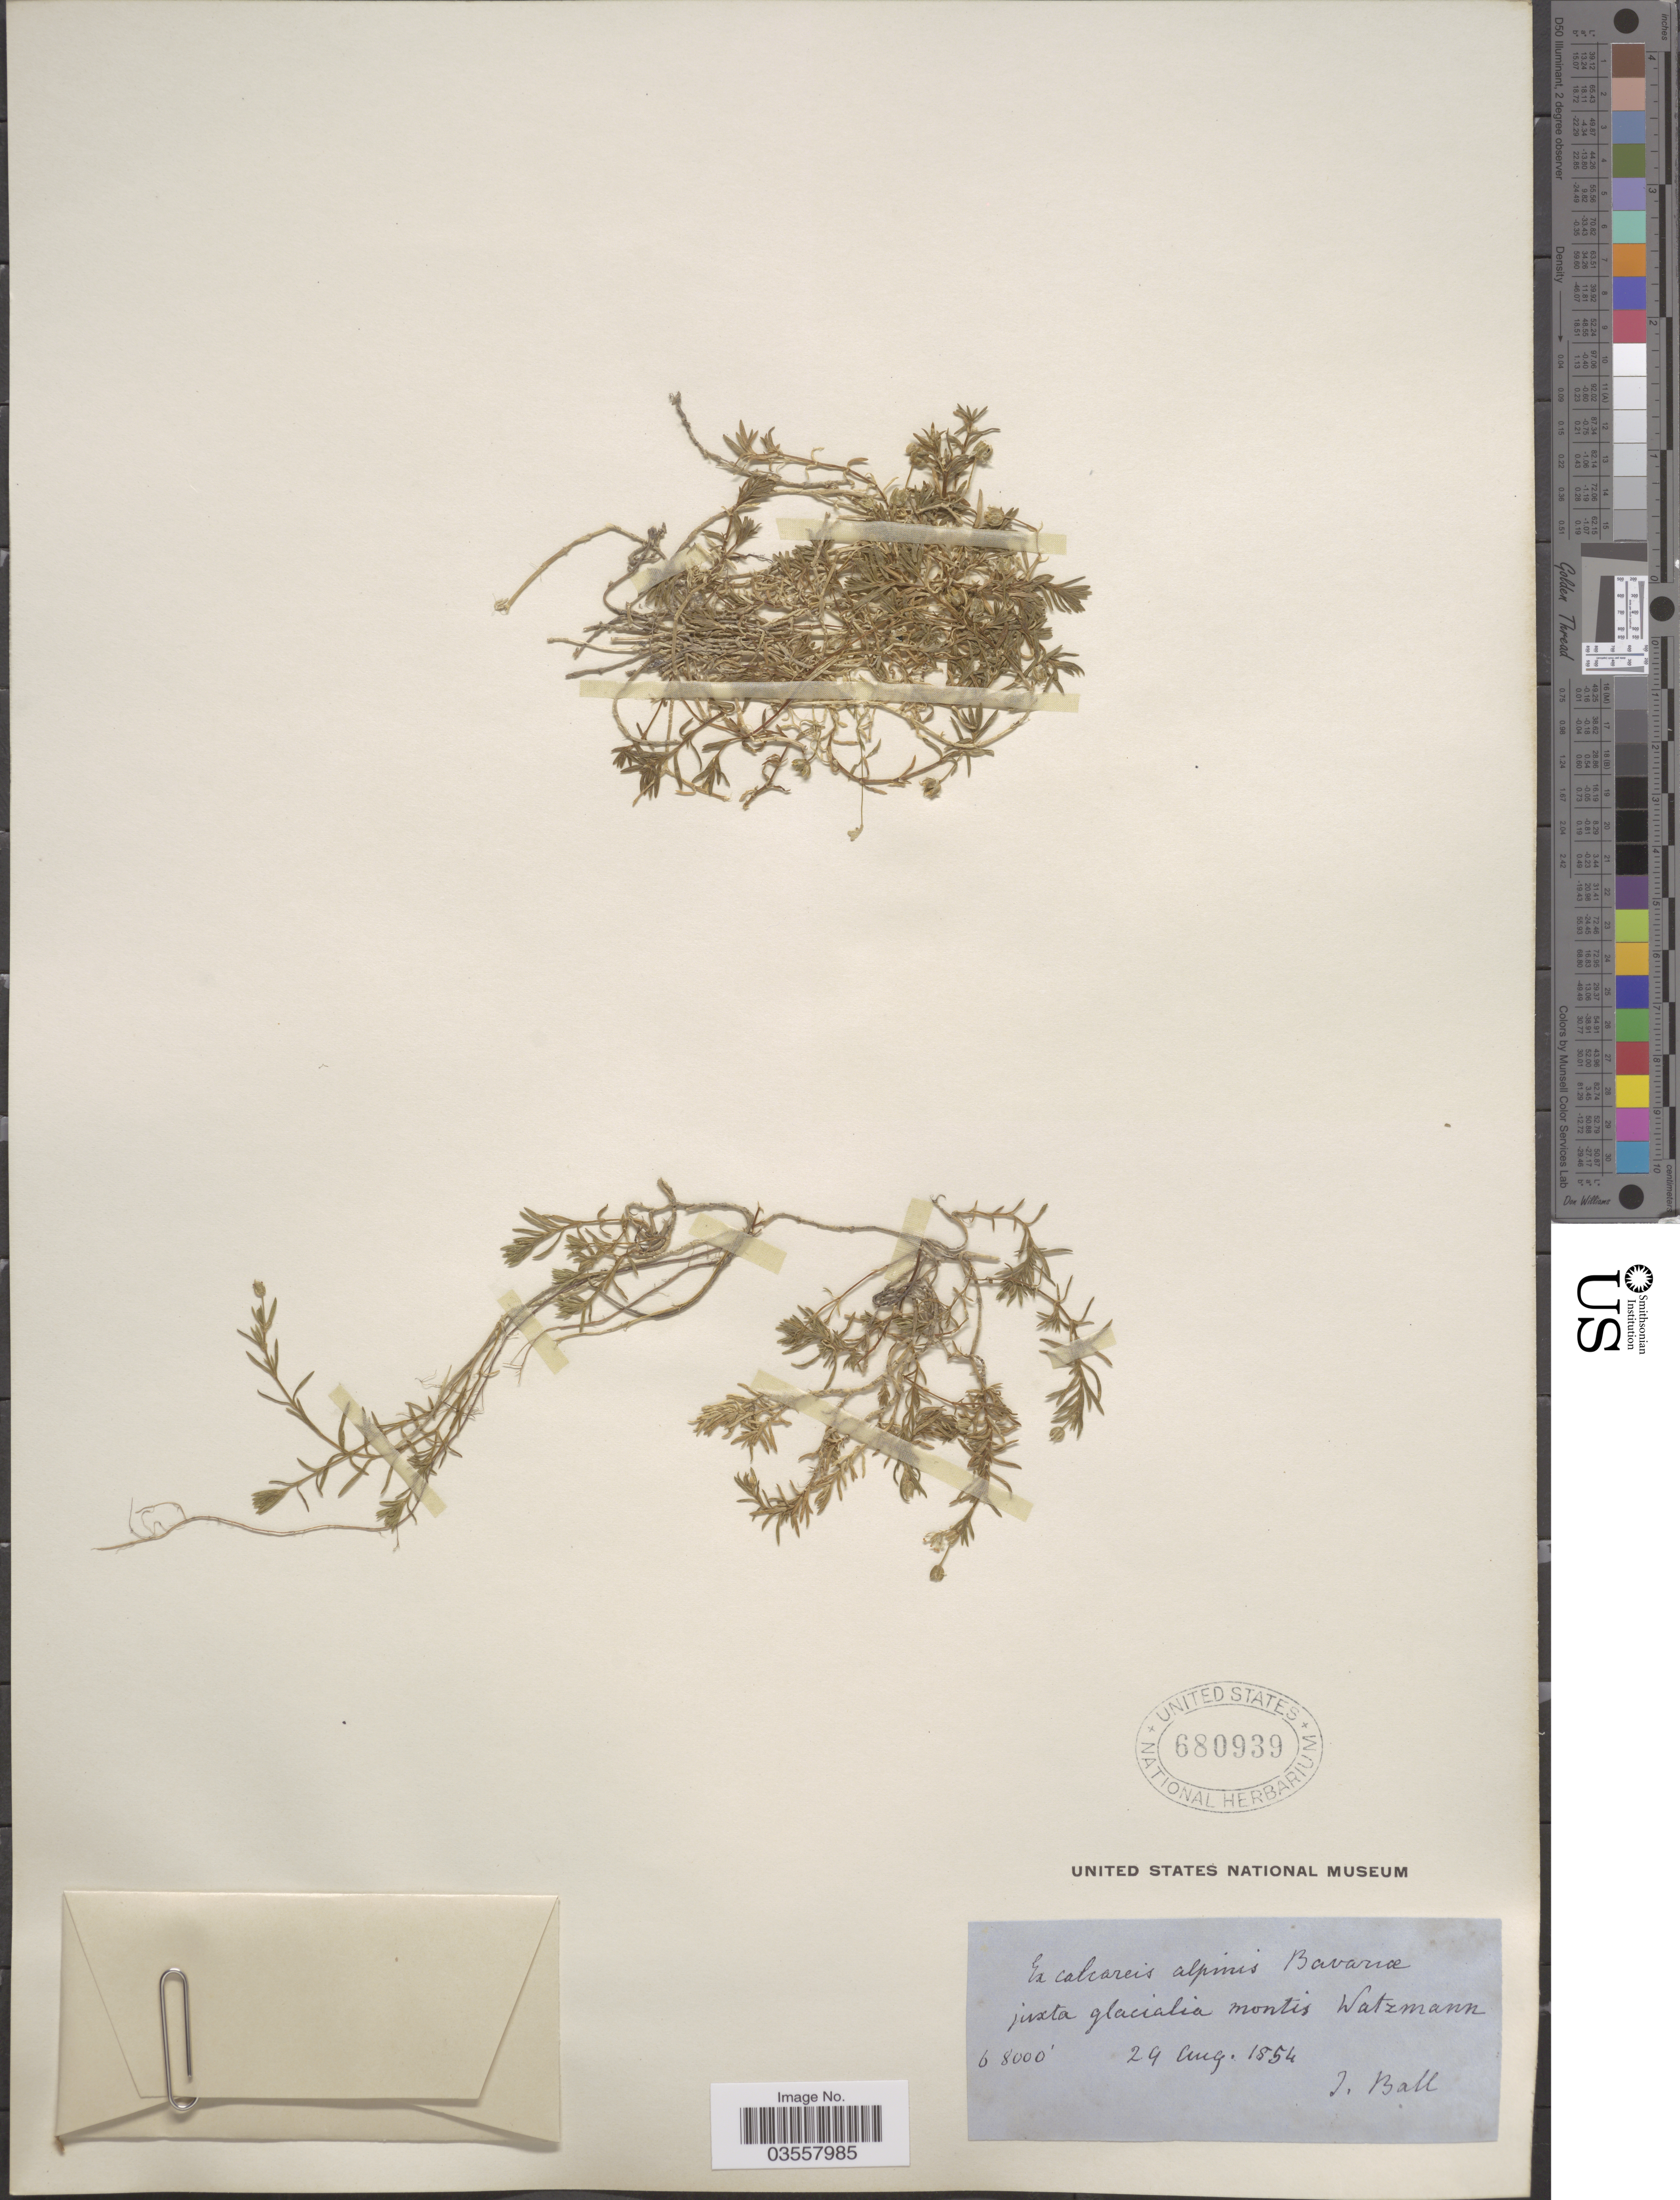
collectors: J. Ball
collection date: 1854-08-29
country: Germany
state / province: Bayern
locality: Ex calcareis alpinis Bavariæ juxta glacialia montis Watzmann.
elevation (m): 1829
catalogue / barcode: US 680939